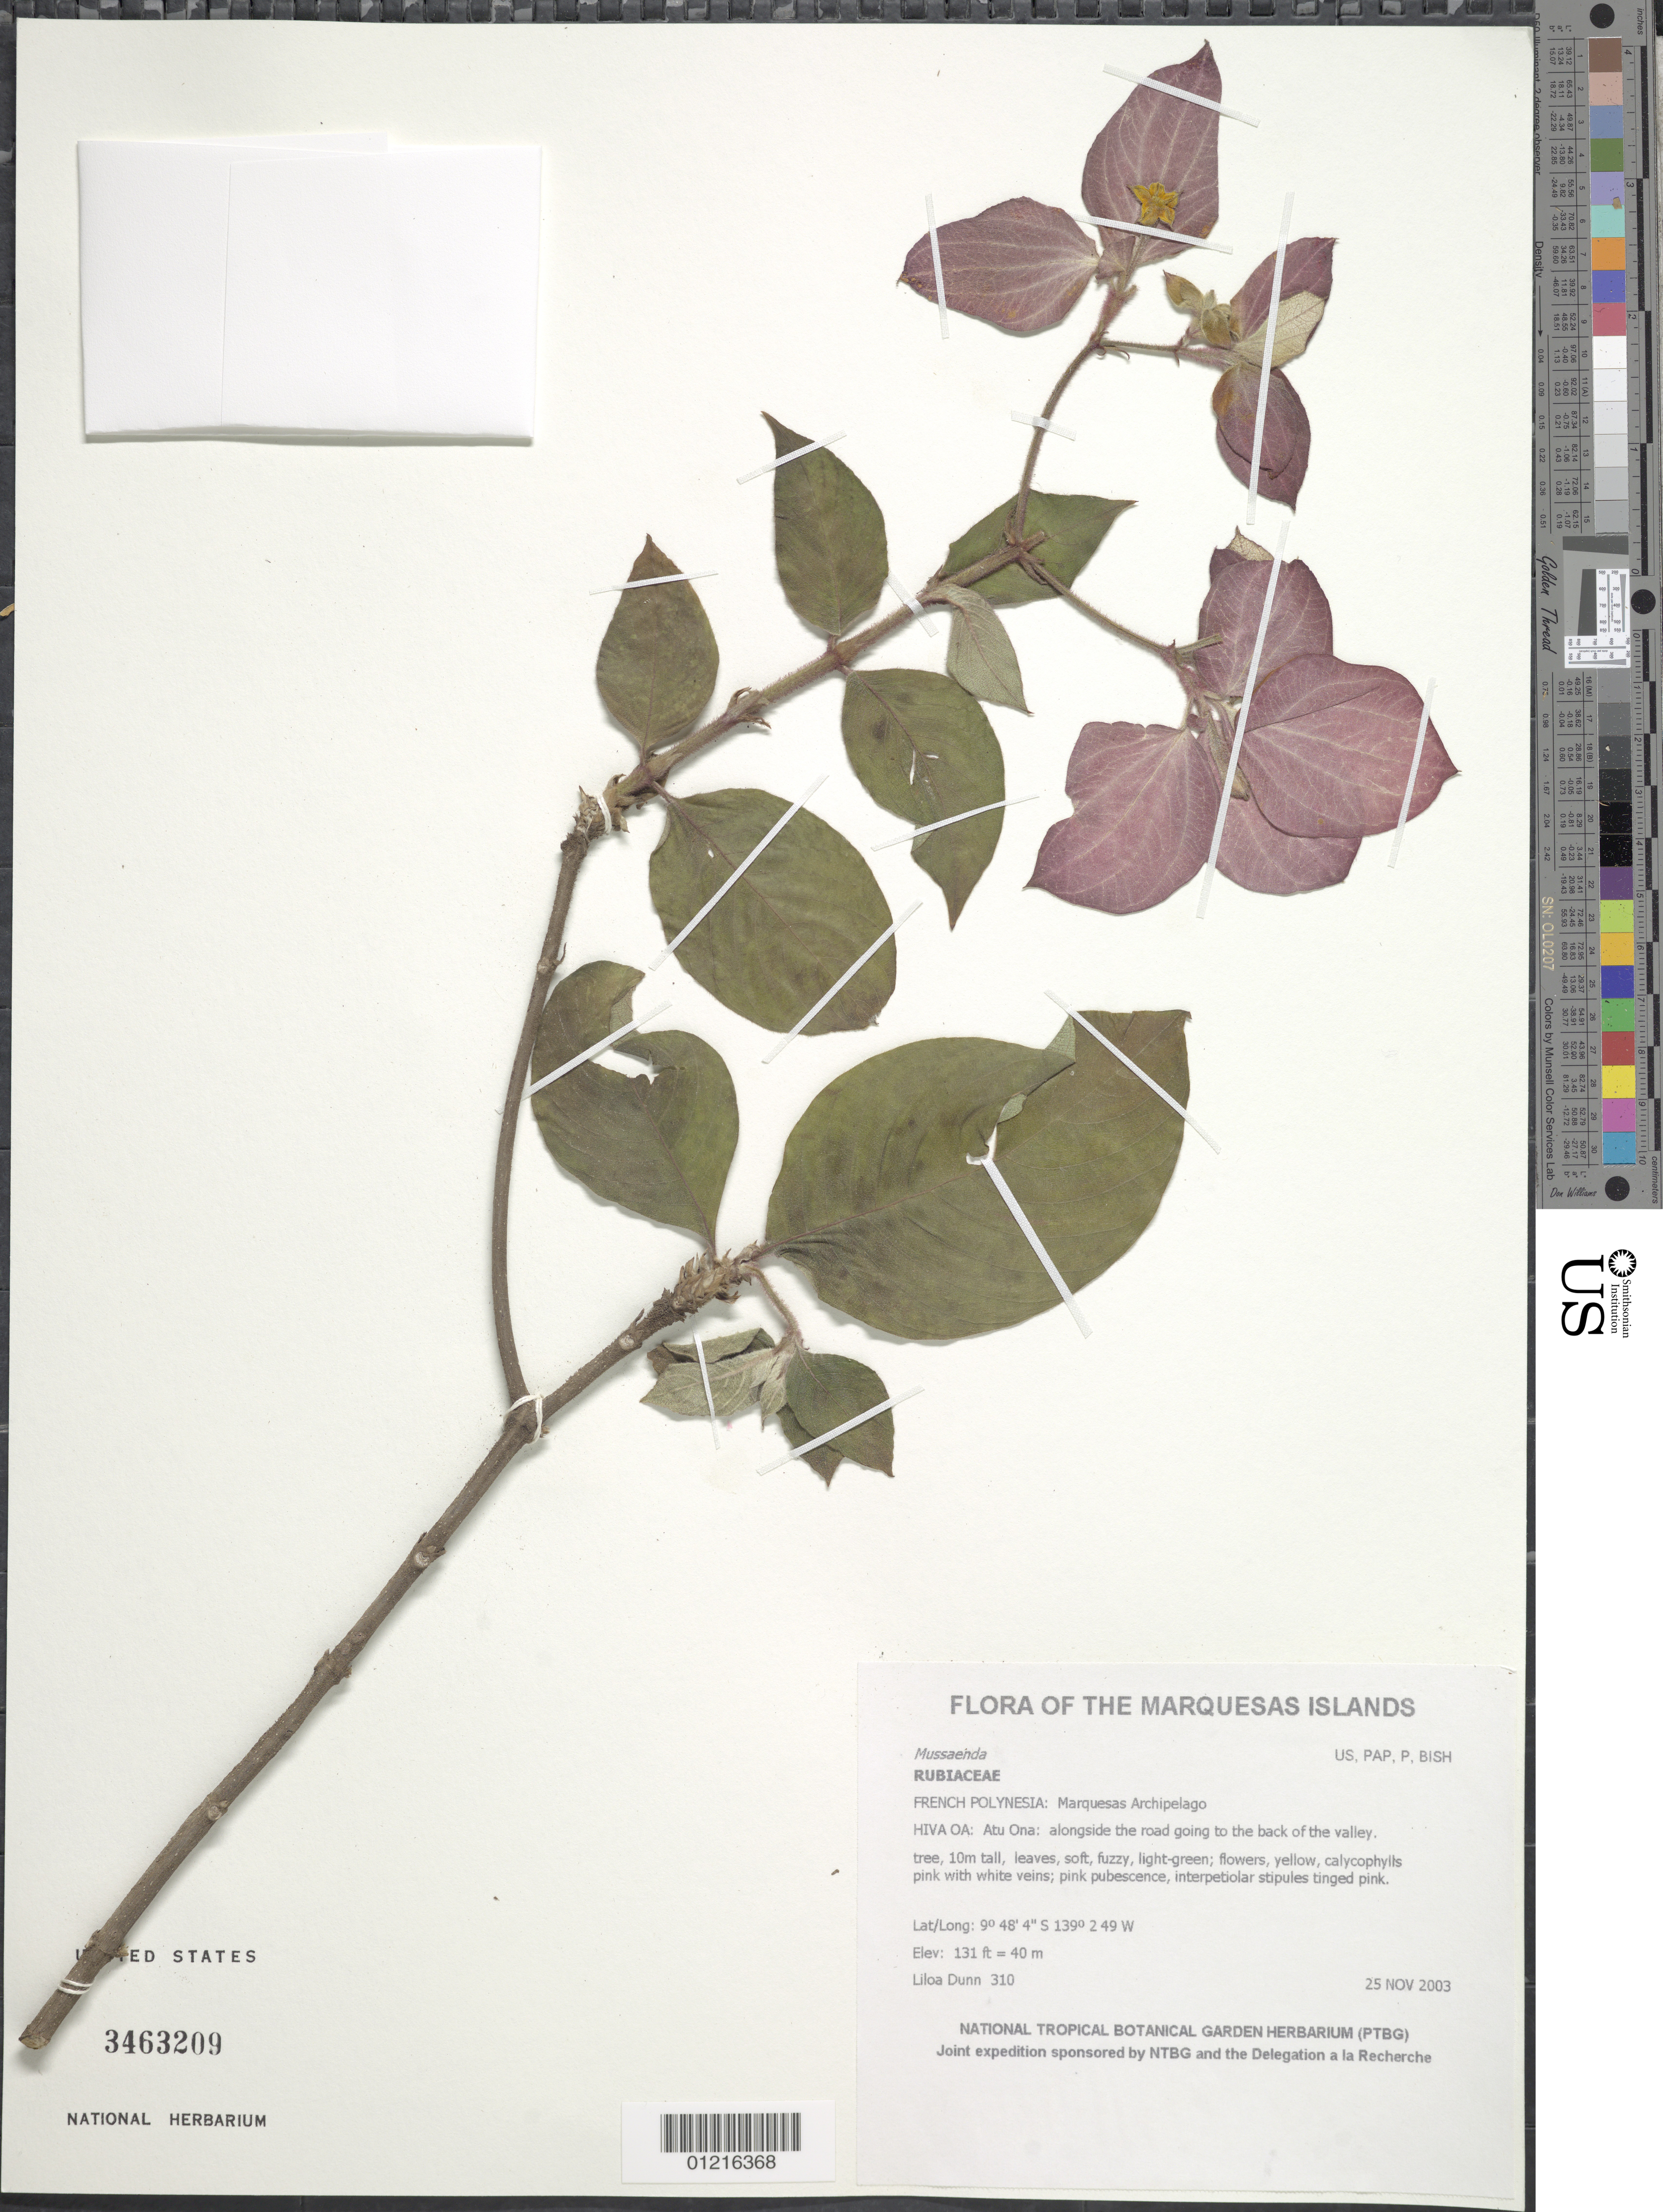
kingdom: Plantae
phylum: Tracheophyta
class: Magnoliopsida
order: Gentianales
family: Rubiaceae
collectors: L. Dunn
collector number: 310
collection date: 2003-11-25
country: French Polynesia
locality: The Marquesas Islands, Marquesas Archipelago. HIva Oa: Atu Ona: alongside the road going to the back of the valley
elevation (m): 40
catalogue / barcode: US 3463209